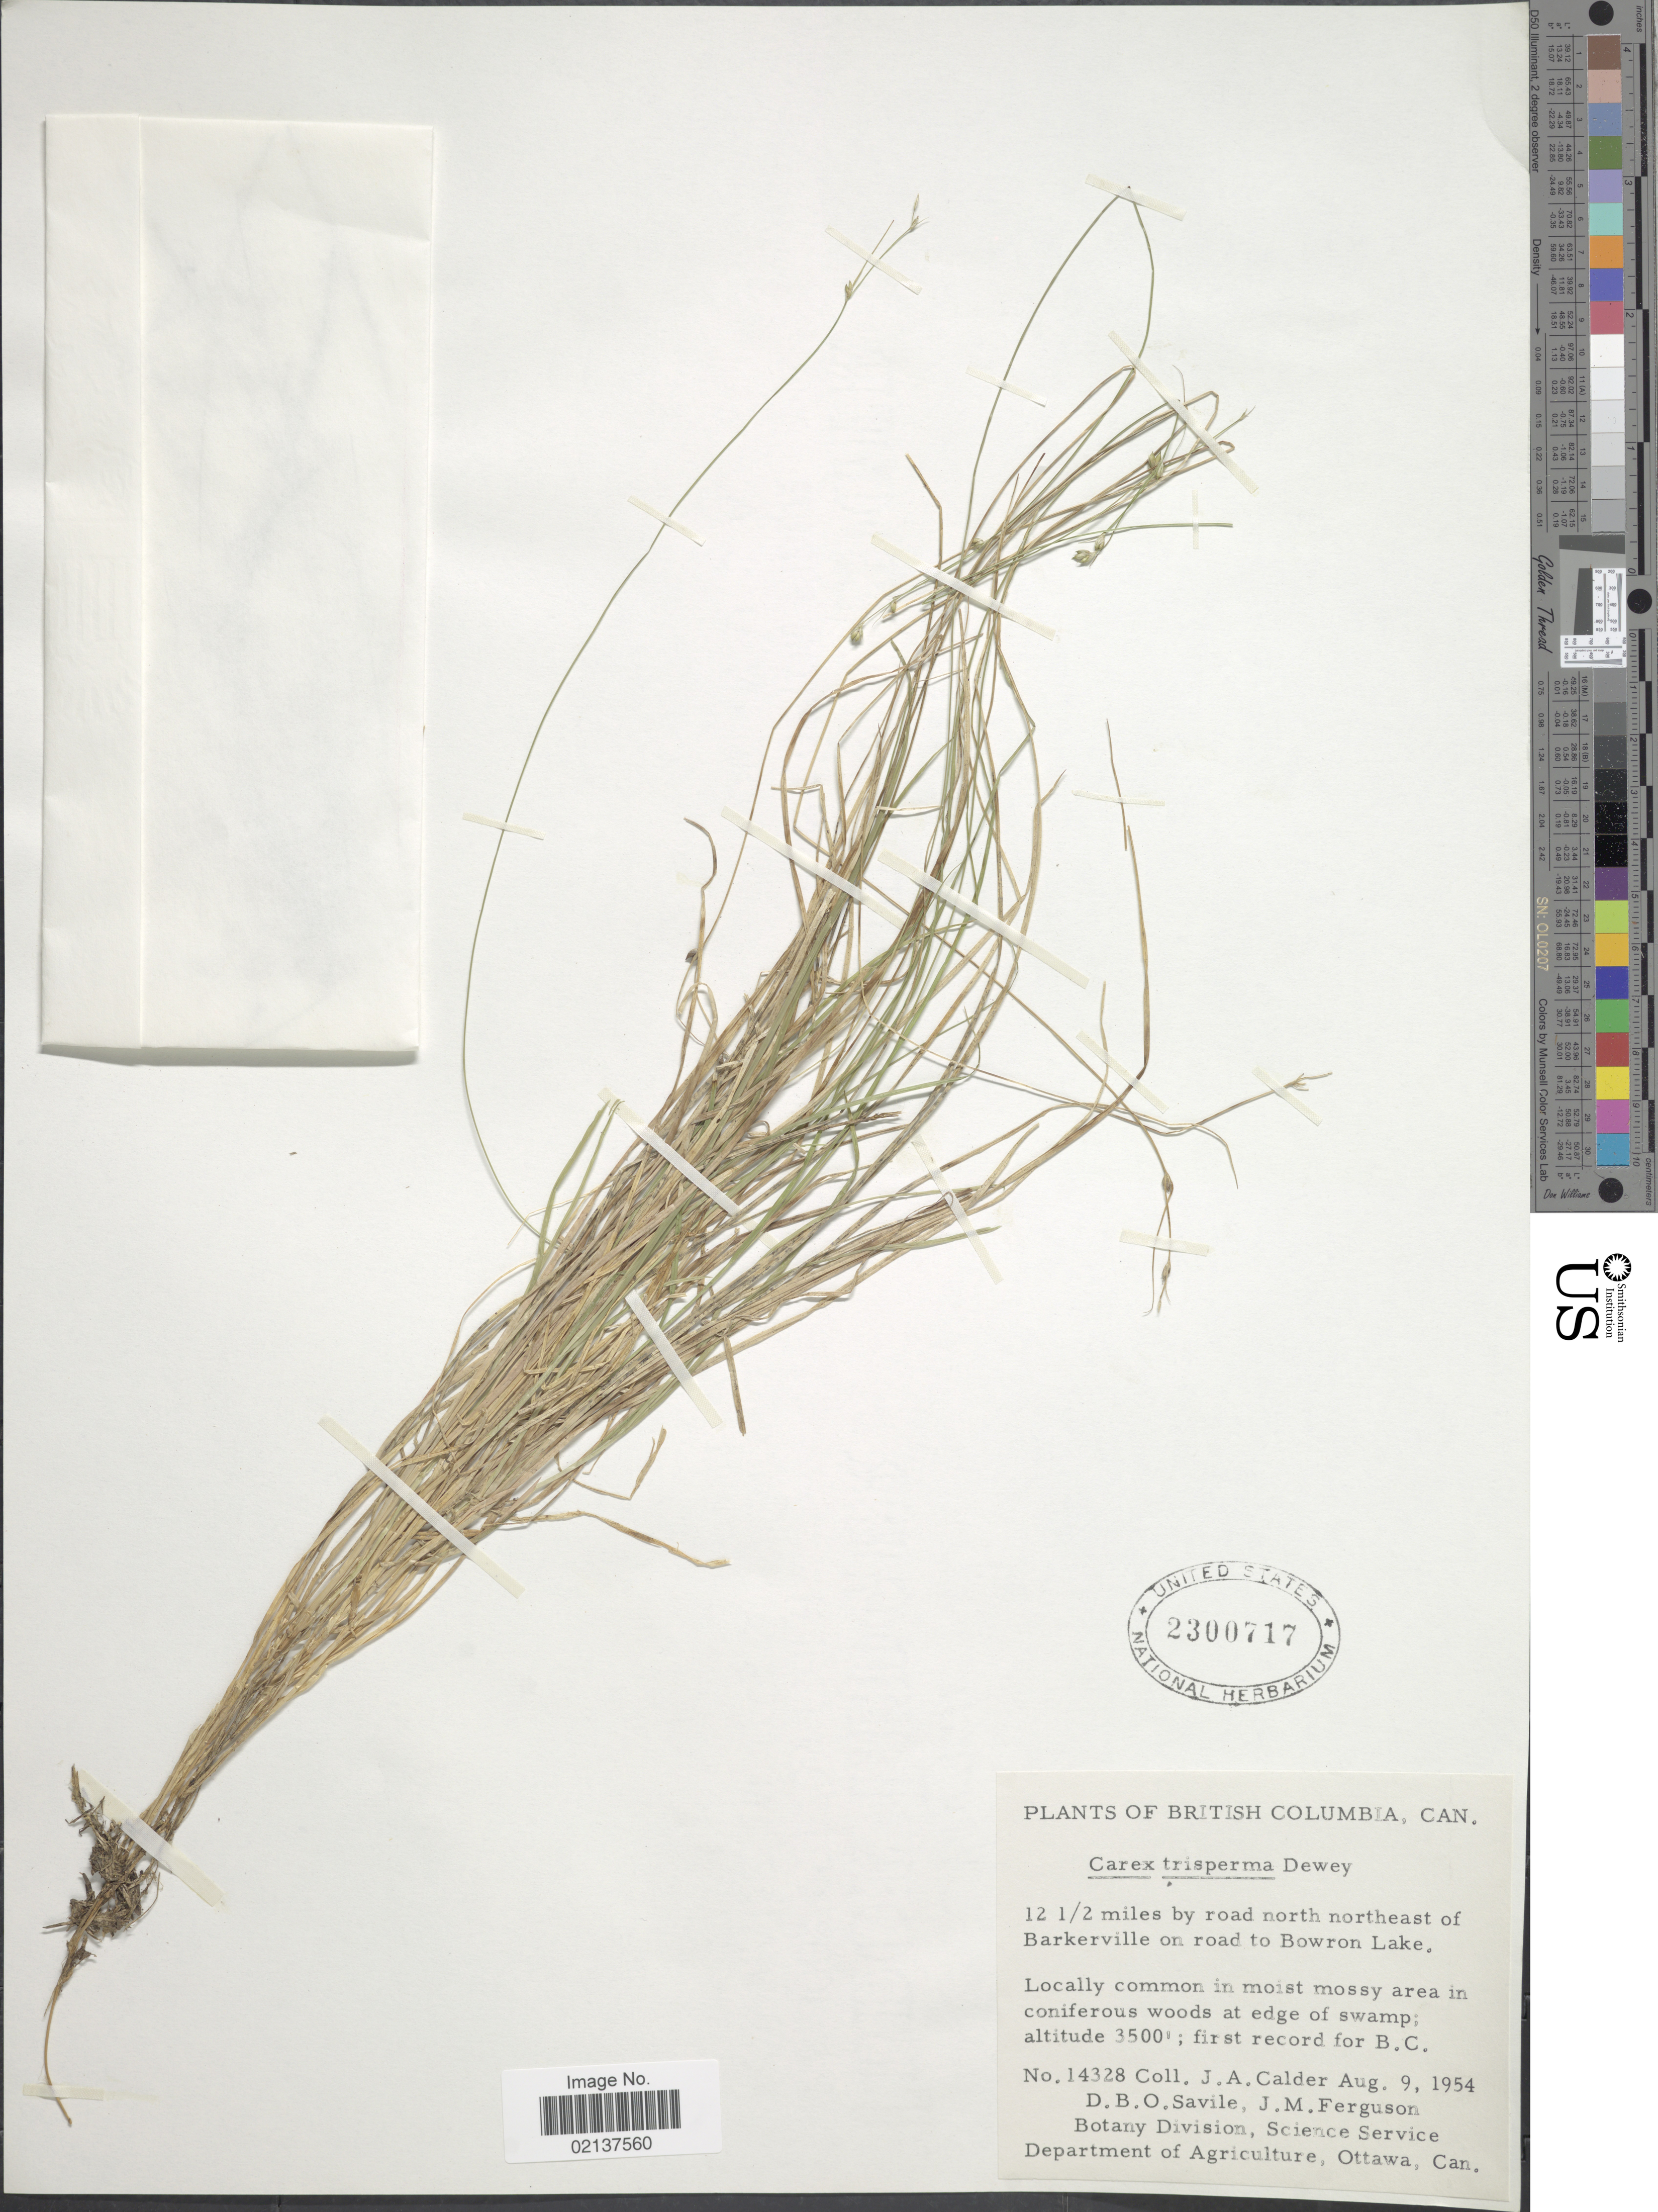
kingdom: Plantae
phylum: Tracheophyta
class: Liliopsida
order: Poales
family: Cyperaceae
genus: Carex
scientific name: Carex trisperma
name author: Dewey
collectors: J. A. Calder, D. Savile & J. M. Ferguson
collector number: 14328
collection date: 1954-08-09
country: Canada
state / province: British Columbia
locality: Can., 12½ miles by road north northeast of Barkerville on road to Bowron Lake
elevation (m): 1067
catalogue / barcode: US 2300717